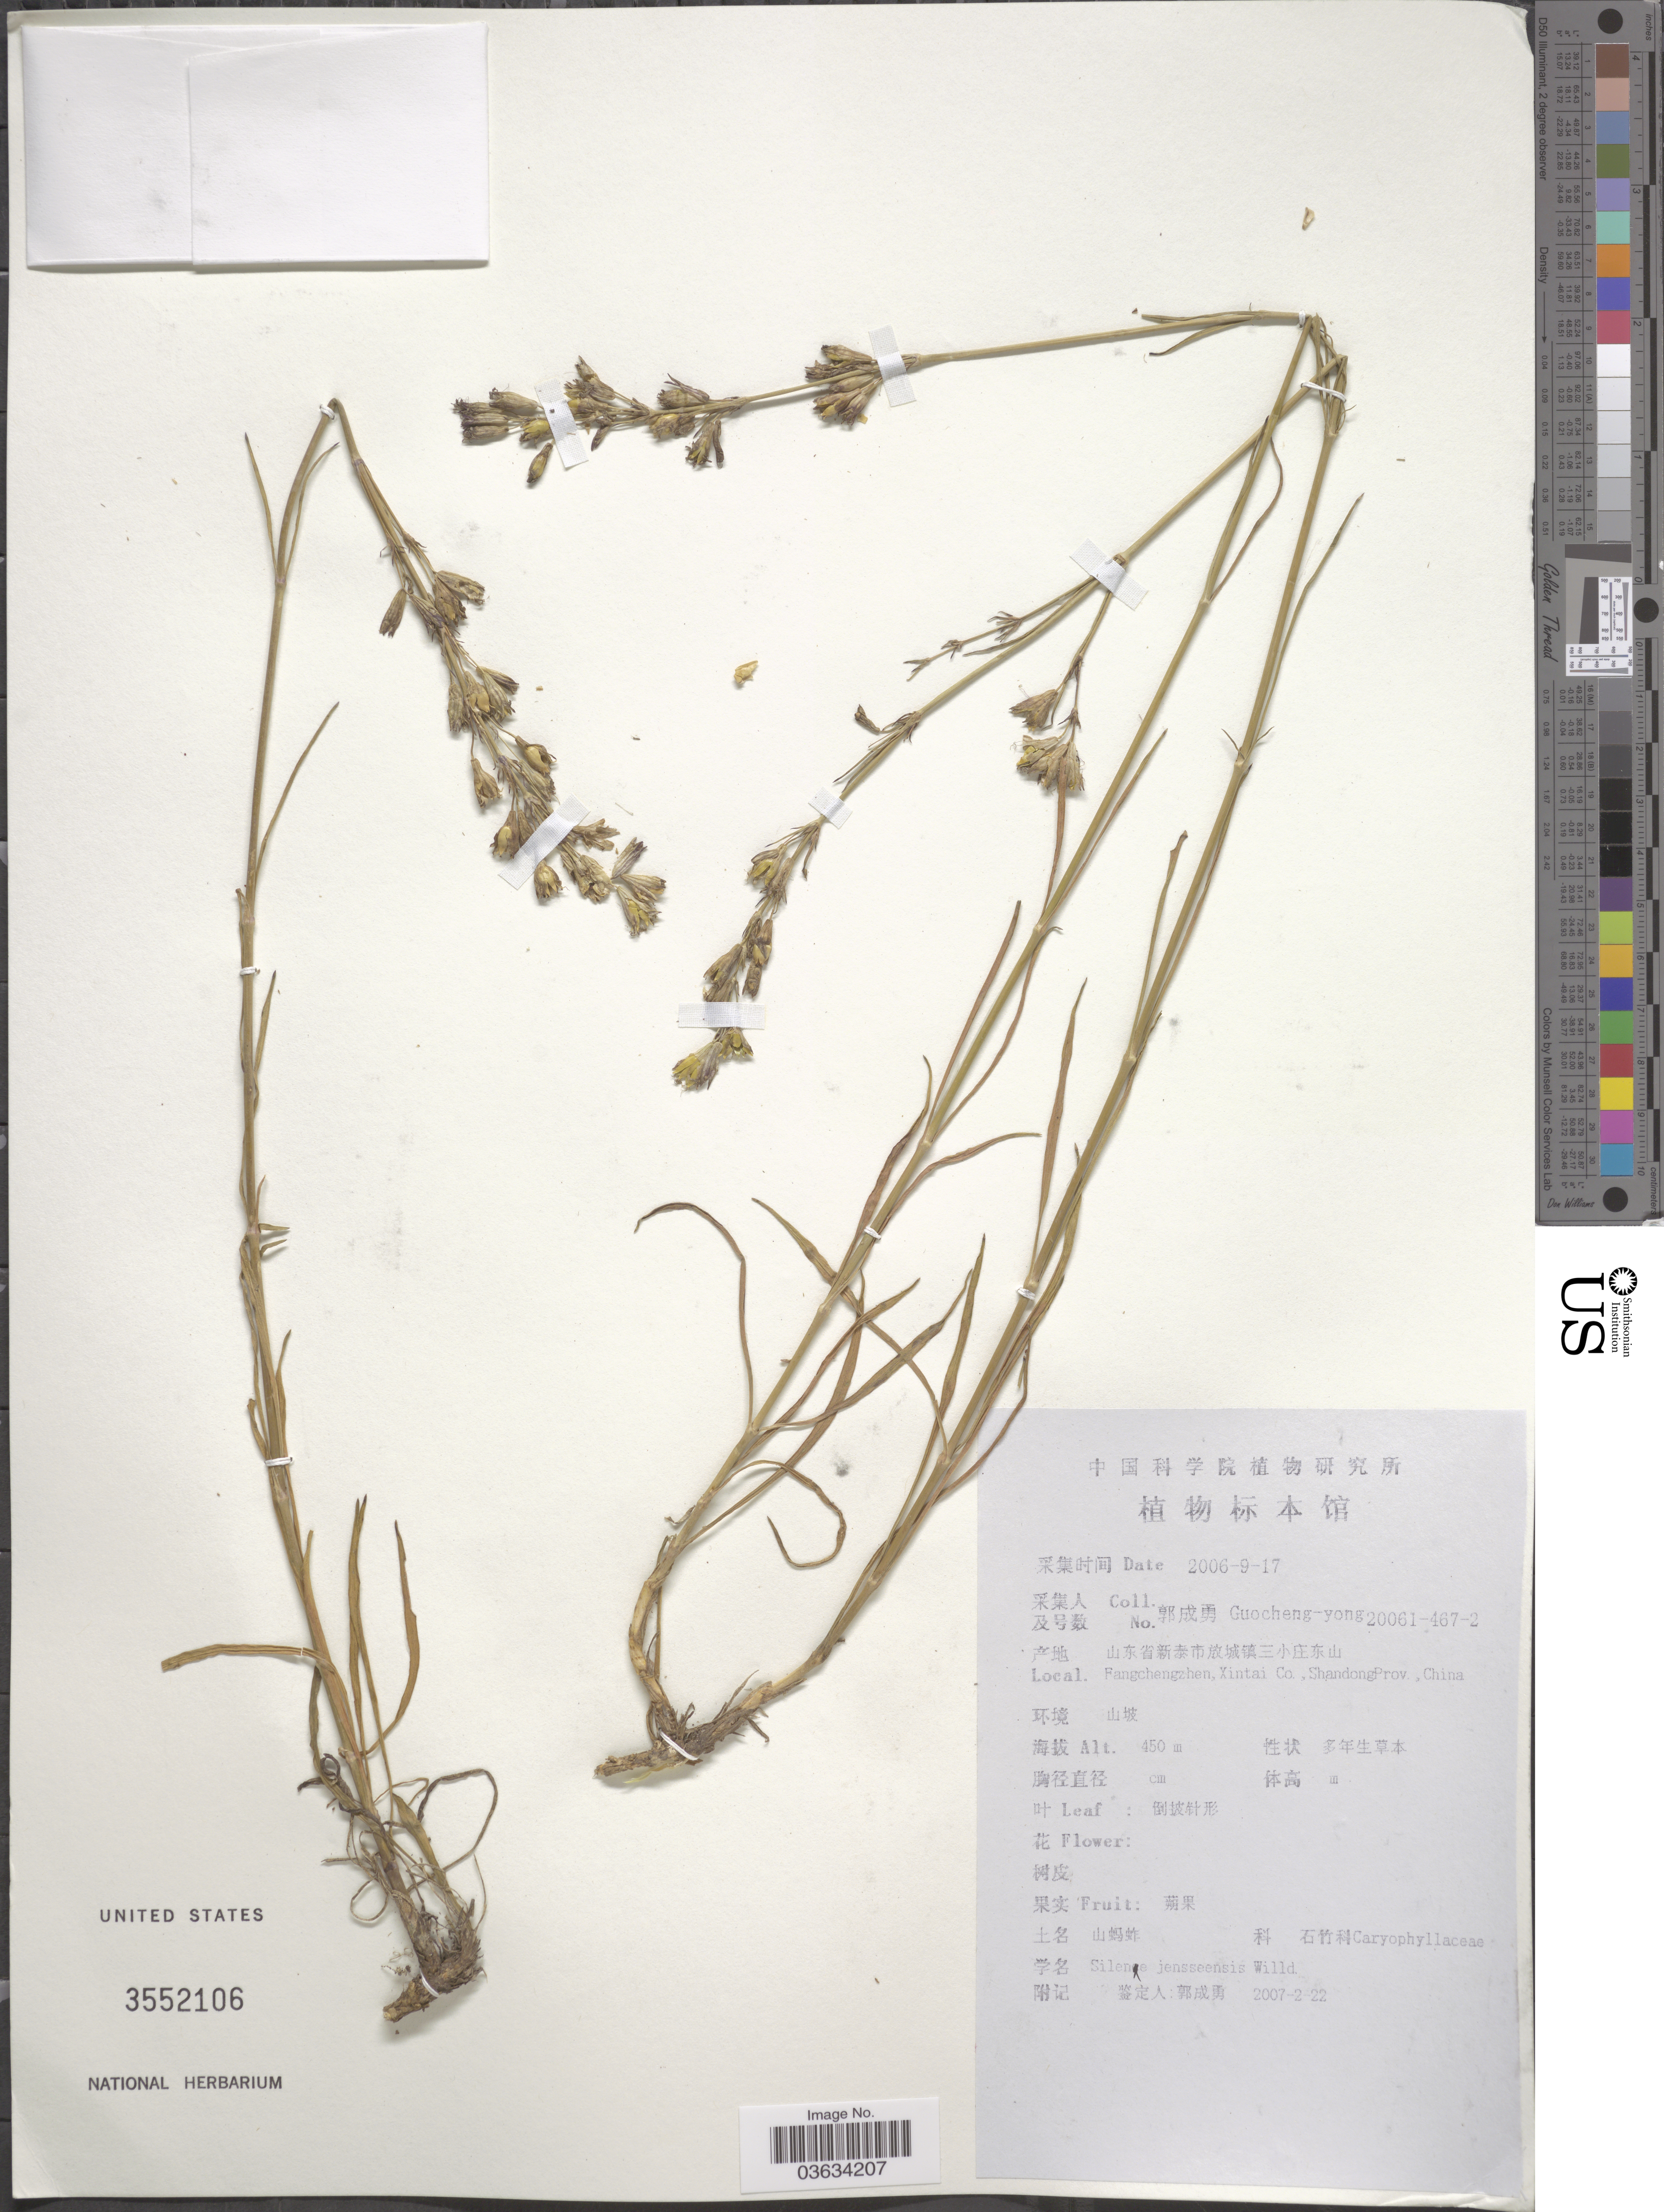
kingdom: Plantae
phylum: Tracheophyta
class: Magnoliopsida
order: Caryophyllales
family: Caryophyllaceae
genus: Silene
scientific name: Silene jenisseensis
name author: Willd.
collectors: Guo cheng-yong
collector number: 20061-467-2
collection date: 2006-09-17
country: China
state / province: Shandong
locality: Fangchengzhen, Xintai Co.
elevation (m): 450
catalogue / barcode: US 3552106